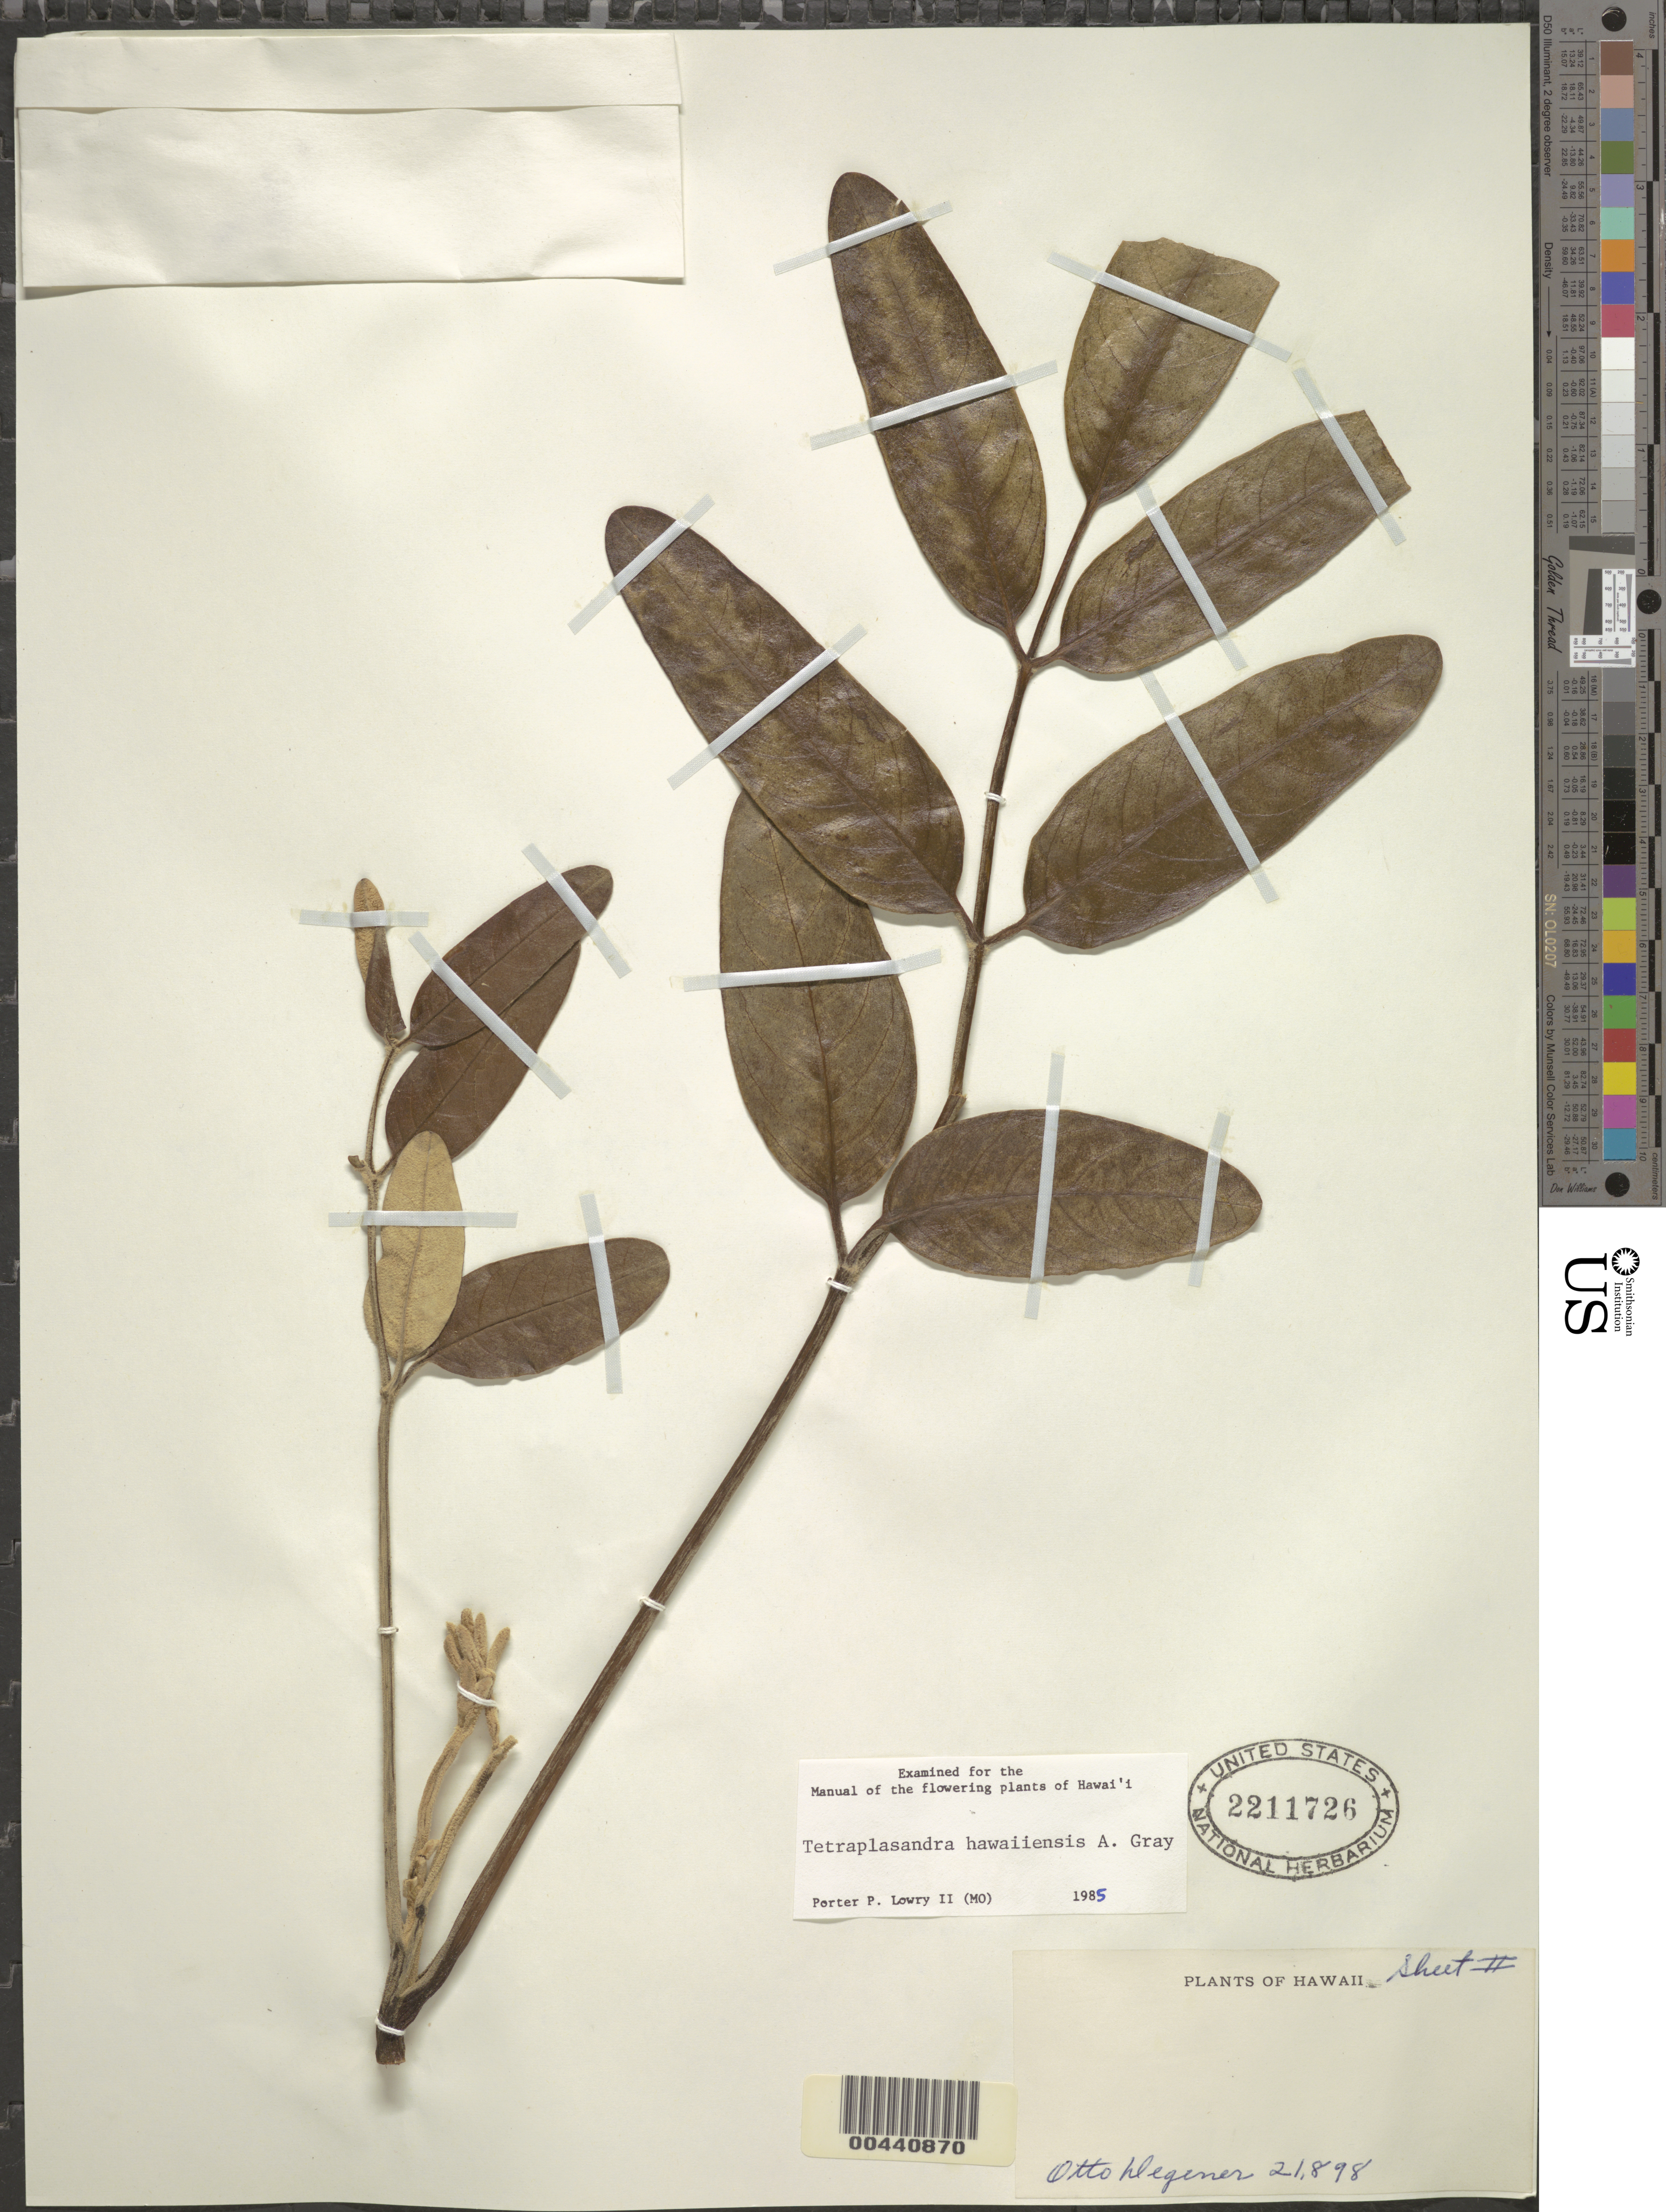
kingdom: Plantae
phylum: Tracheophyta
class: Magnoliopsida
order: Apiales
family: Araliaceae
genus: Polyscias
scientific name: Polyscias hawaiensis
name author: (A. Gray) Lowry & G. M. Plunkett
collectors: O. Degener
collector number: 21898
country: United States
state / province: Hawaii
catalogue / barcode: US 2211726